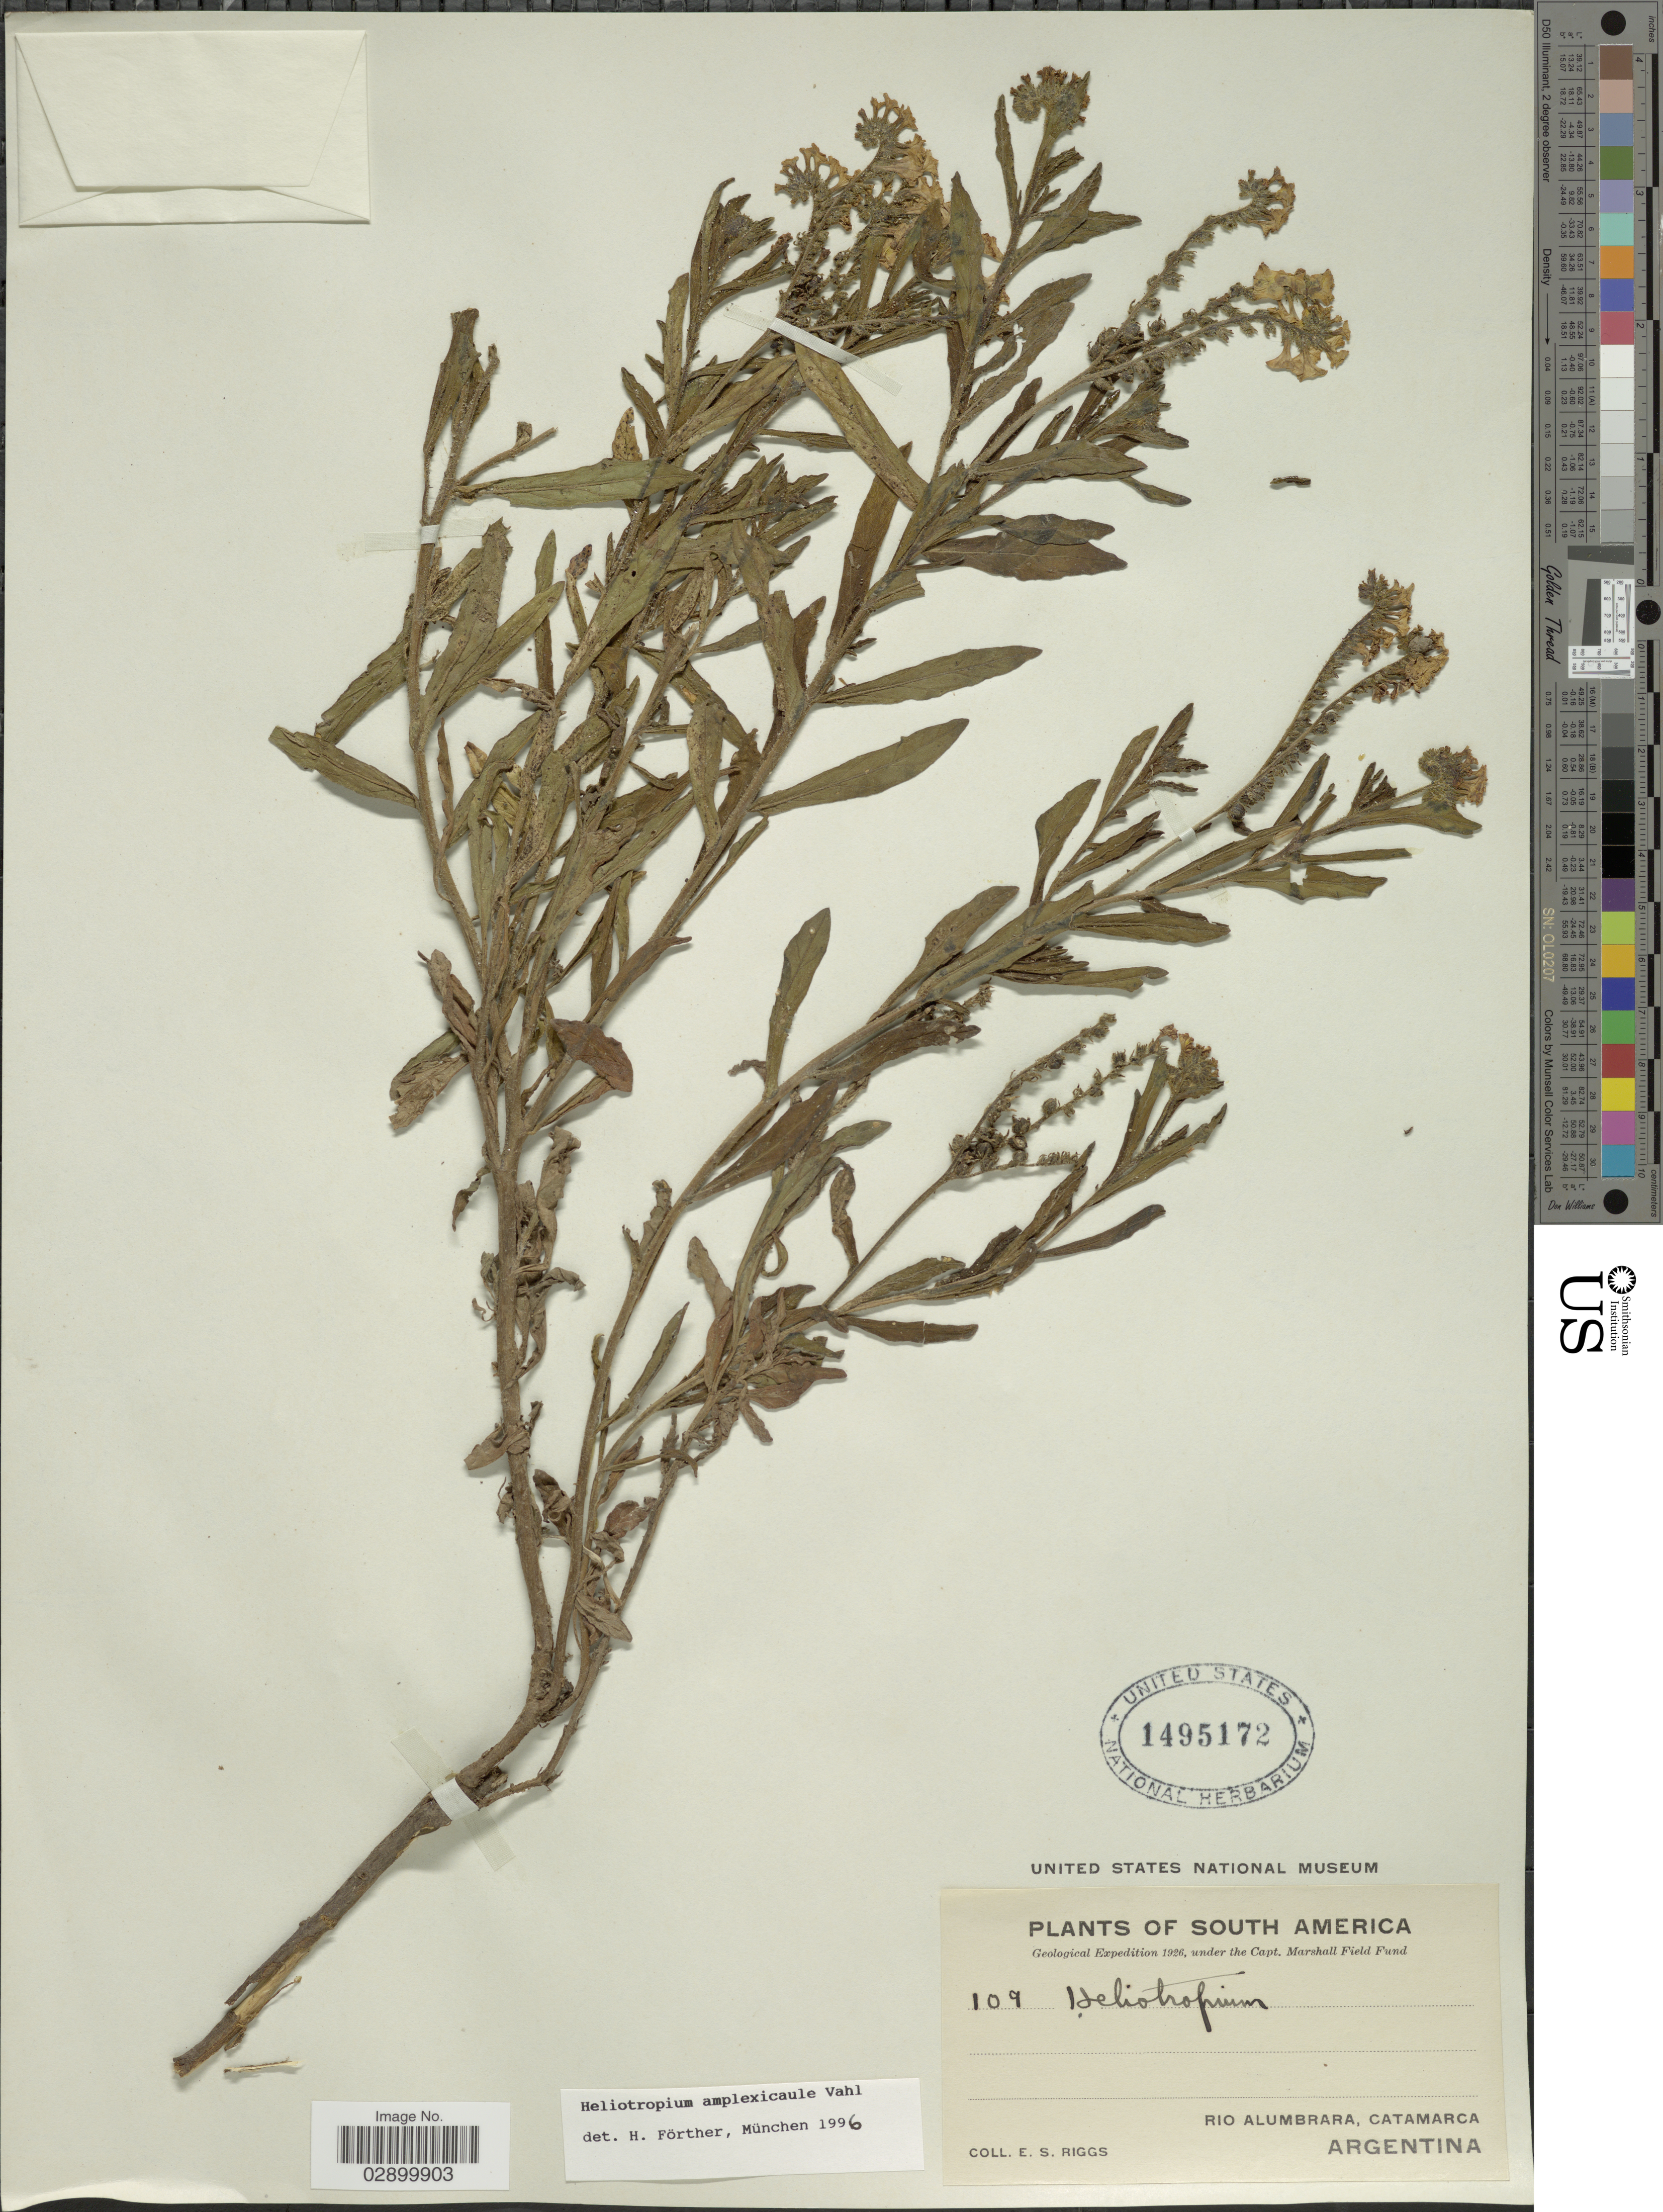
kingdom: Plantae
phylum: Tracheophyta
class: Magnoliopsida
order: Boraginales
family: Heliotropiaceae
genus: Heliotropium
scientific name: Heliotropium amplexicaule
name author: Vahl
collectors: E. Riggs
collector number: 109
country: Argentina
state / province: Catamarca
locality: Rio Alumbrara.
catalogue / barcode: US 1495172